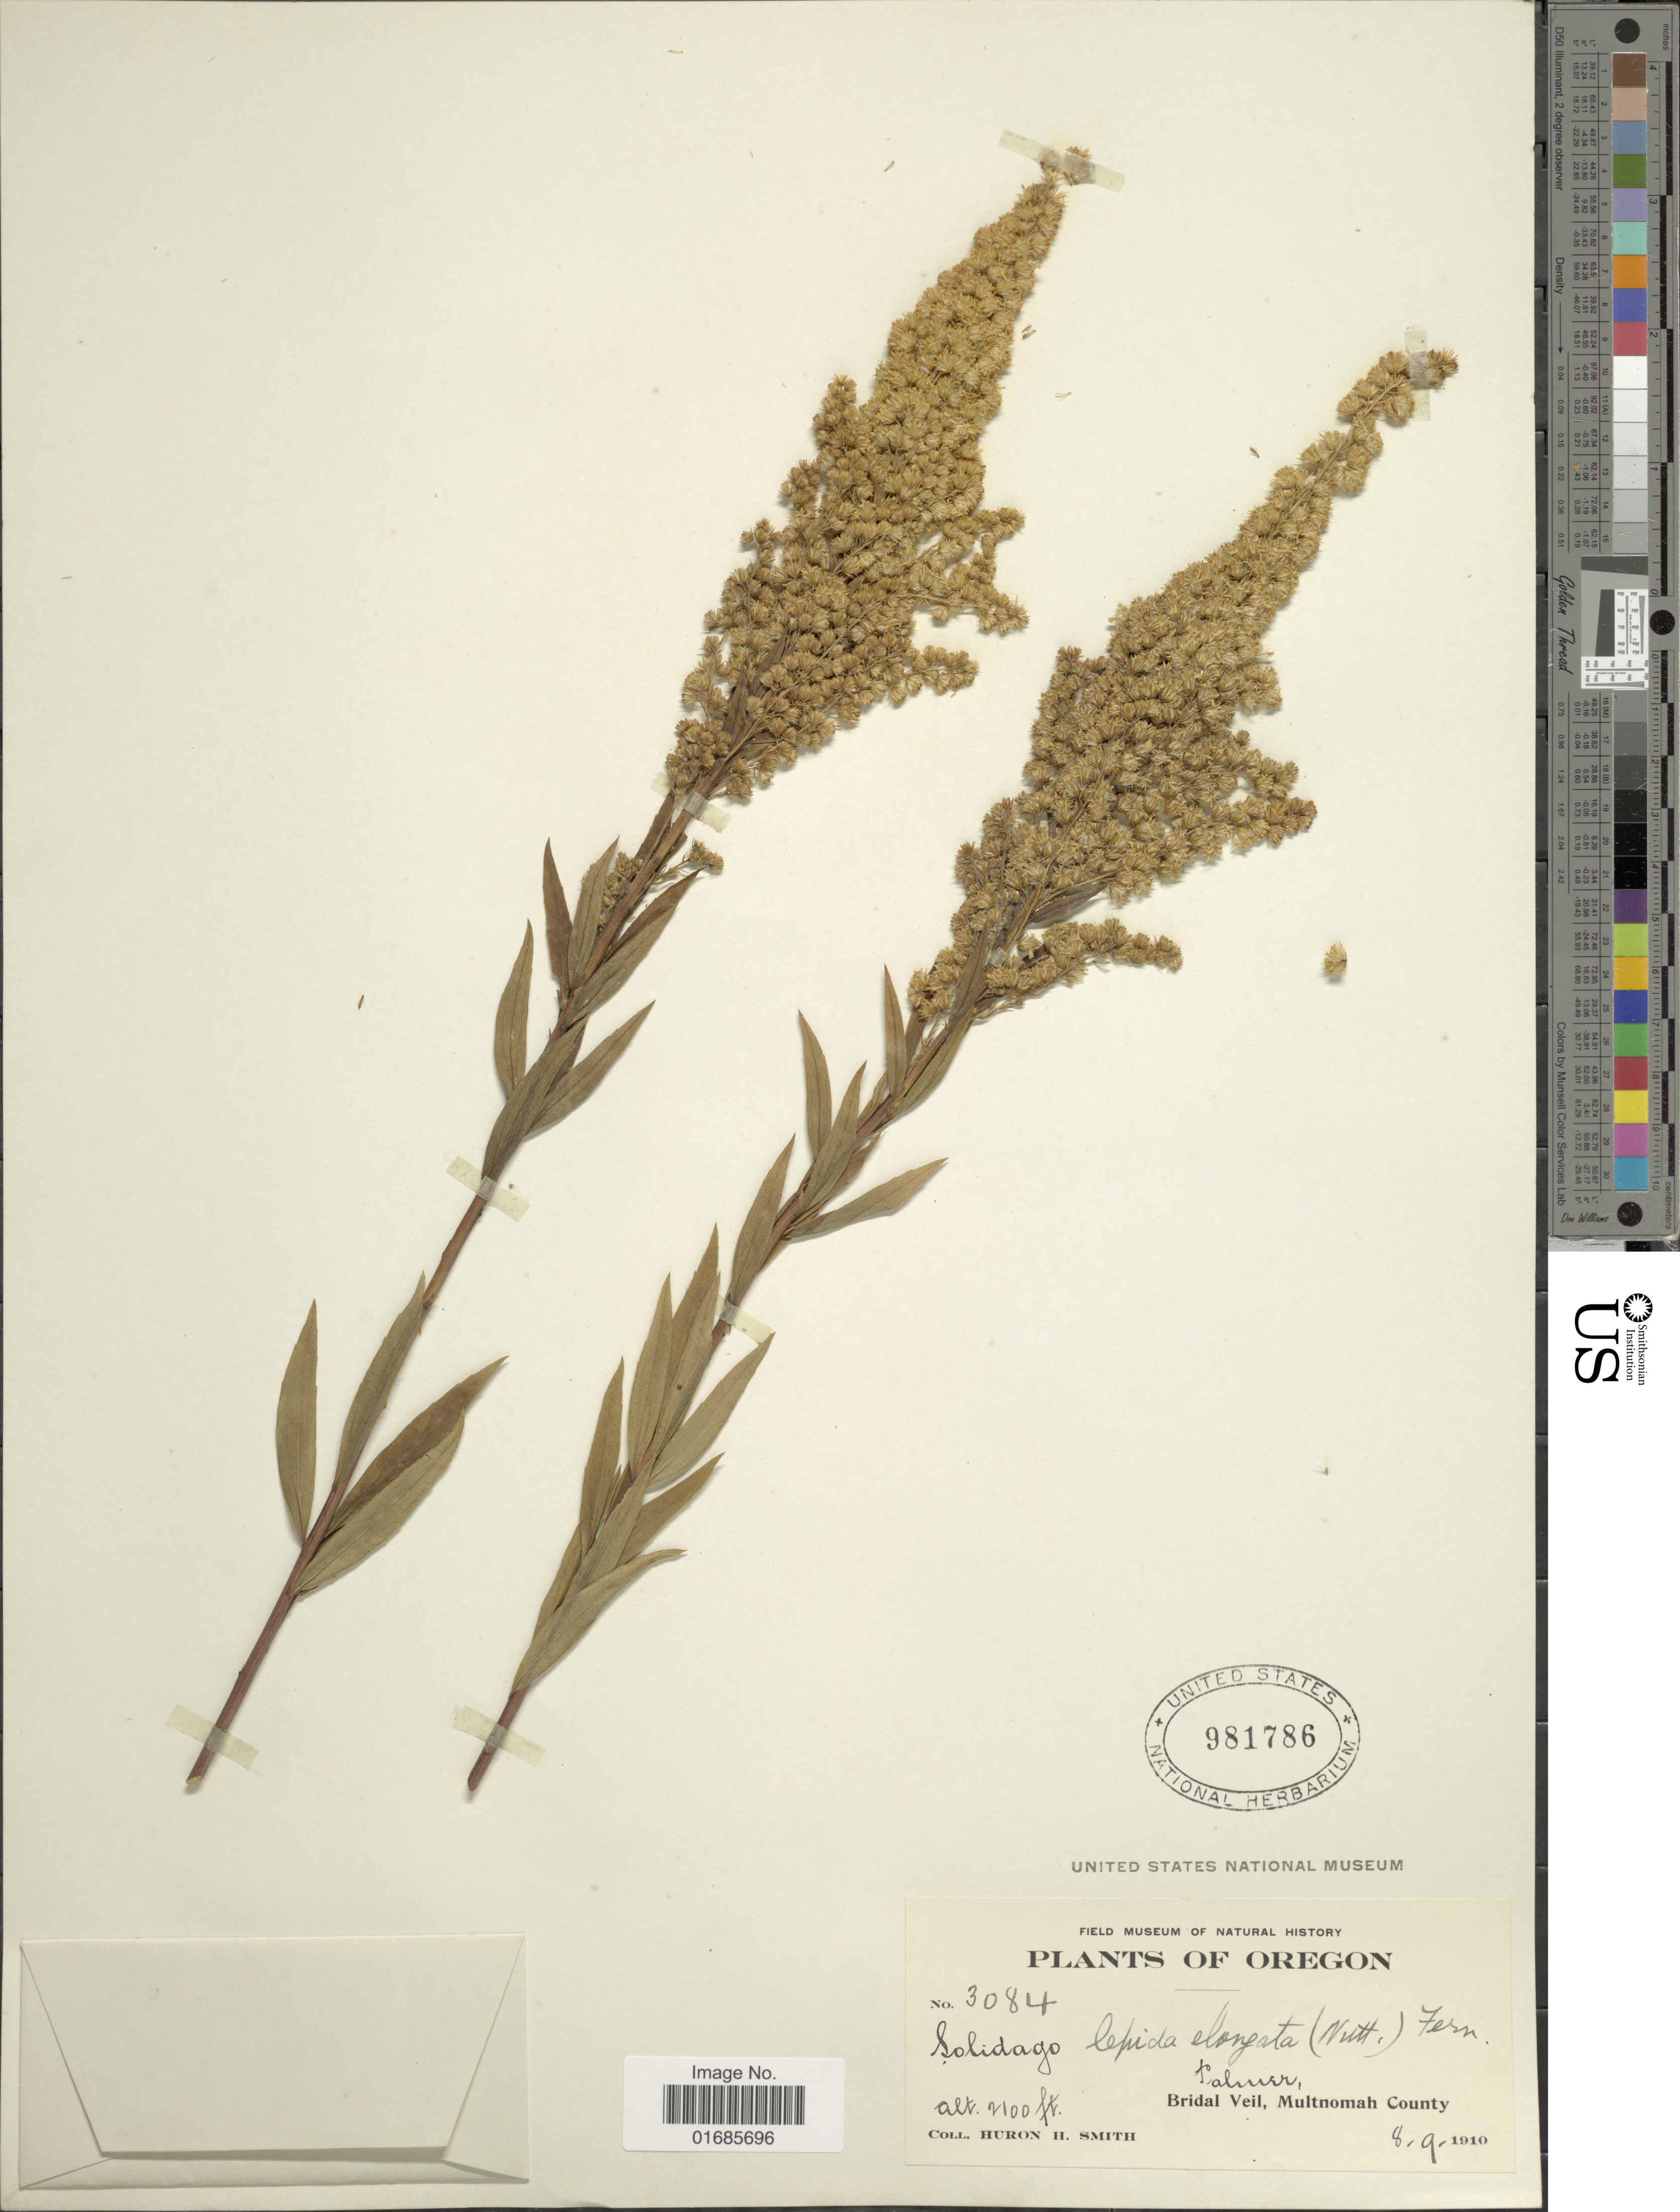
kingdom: Plantae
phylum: Tracheophyta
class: Magnoliopsida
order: Asterales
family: Asteraceae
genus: Solidago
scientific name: Solidago canadensis var. salebrosa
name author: (Piper) M.E. Jones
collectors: Huron H. Smith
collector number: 3084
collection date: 1910-08-09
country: United States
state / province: Oregon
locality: Falmer, Bridal Veil, Multnomah County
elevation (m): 640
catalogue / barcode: US 981786